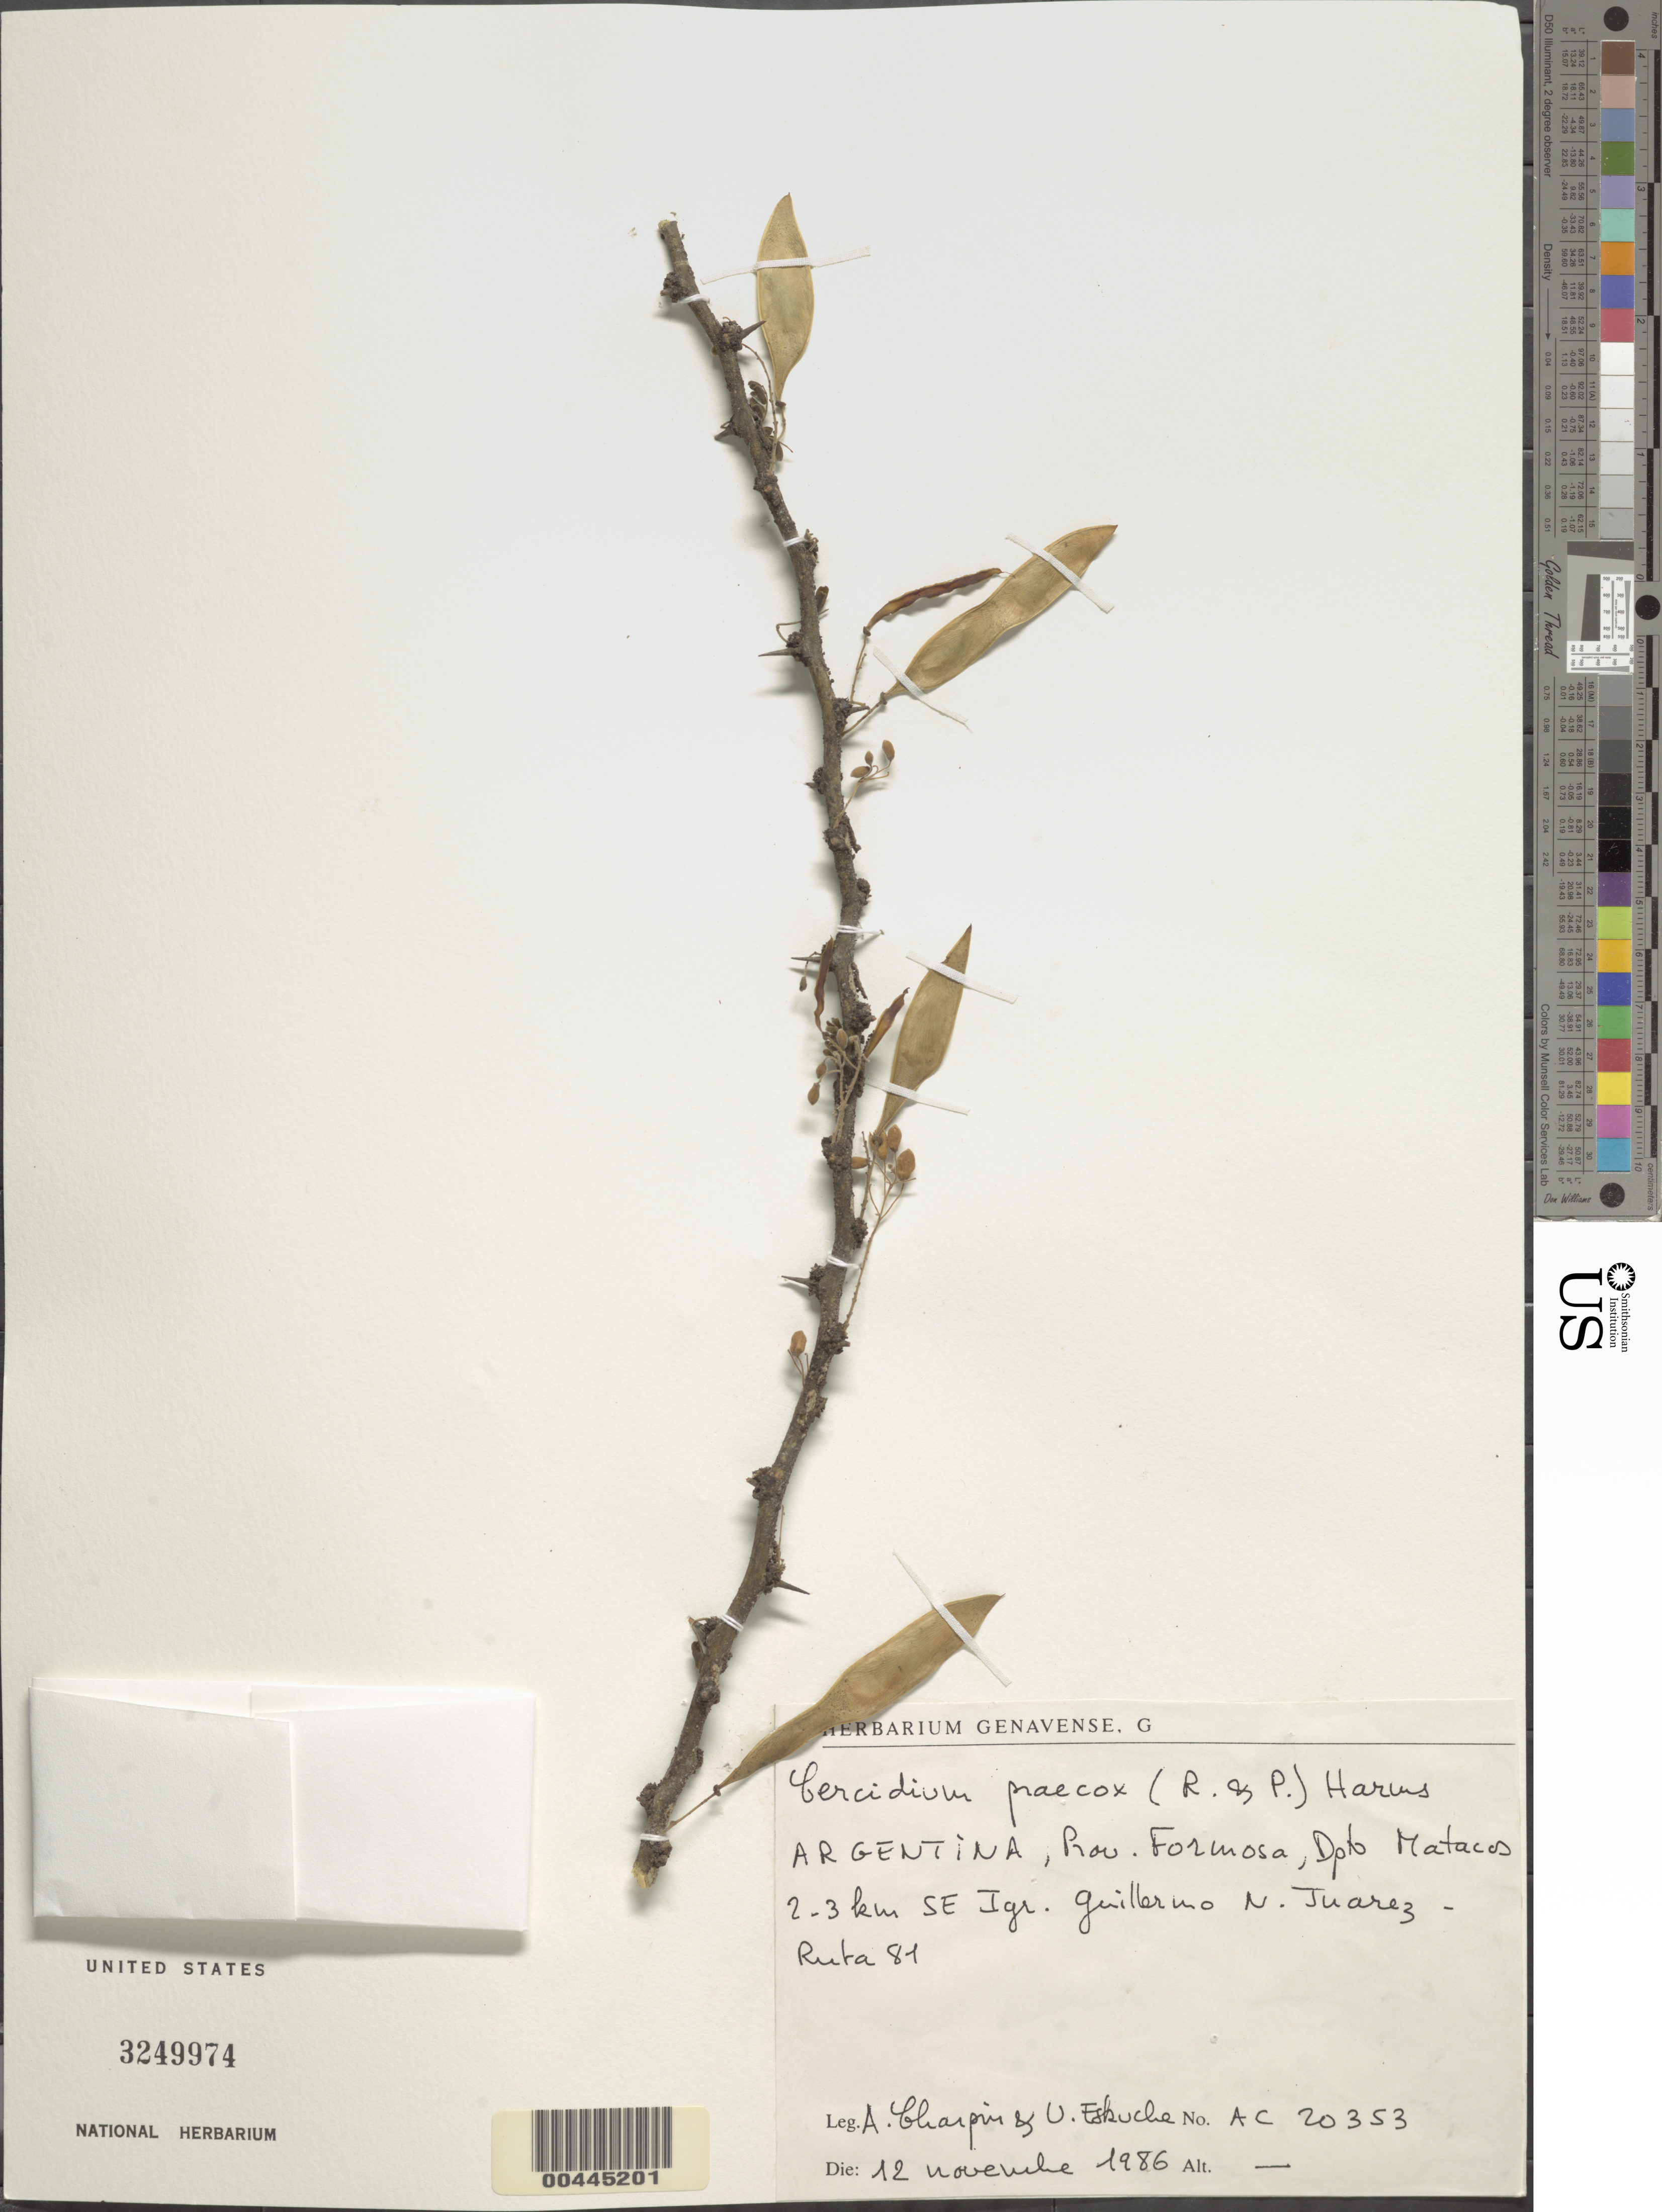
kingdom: Plantae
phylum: Tracheophyta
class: Magnoliopsida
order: Fabales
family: Fabaceae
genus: Parkinsonia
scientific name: Parkinsonia praecox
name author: (Ruiz & Pav.) J.E. Hawkins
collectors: A. Charpin & U. G. Eskuche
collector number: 20353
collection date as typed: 12 Nov 1986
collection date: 1986-11-12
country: Argentina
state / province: Formosa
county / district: Matacos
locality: SE of Igr. Guillerino, N Tuarez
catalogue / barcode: US 3249974